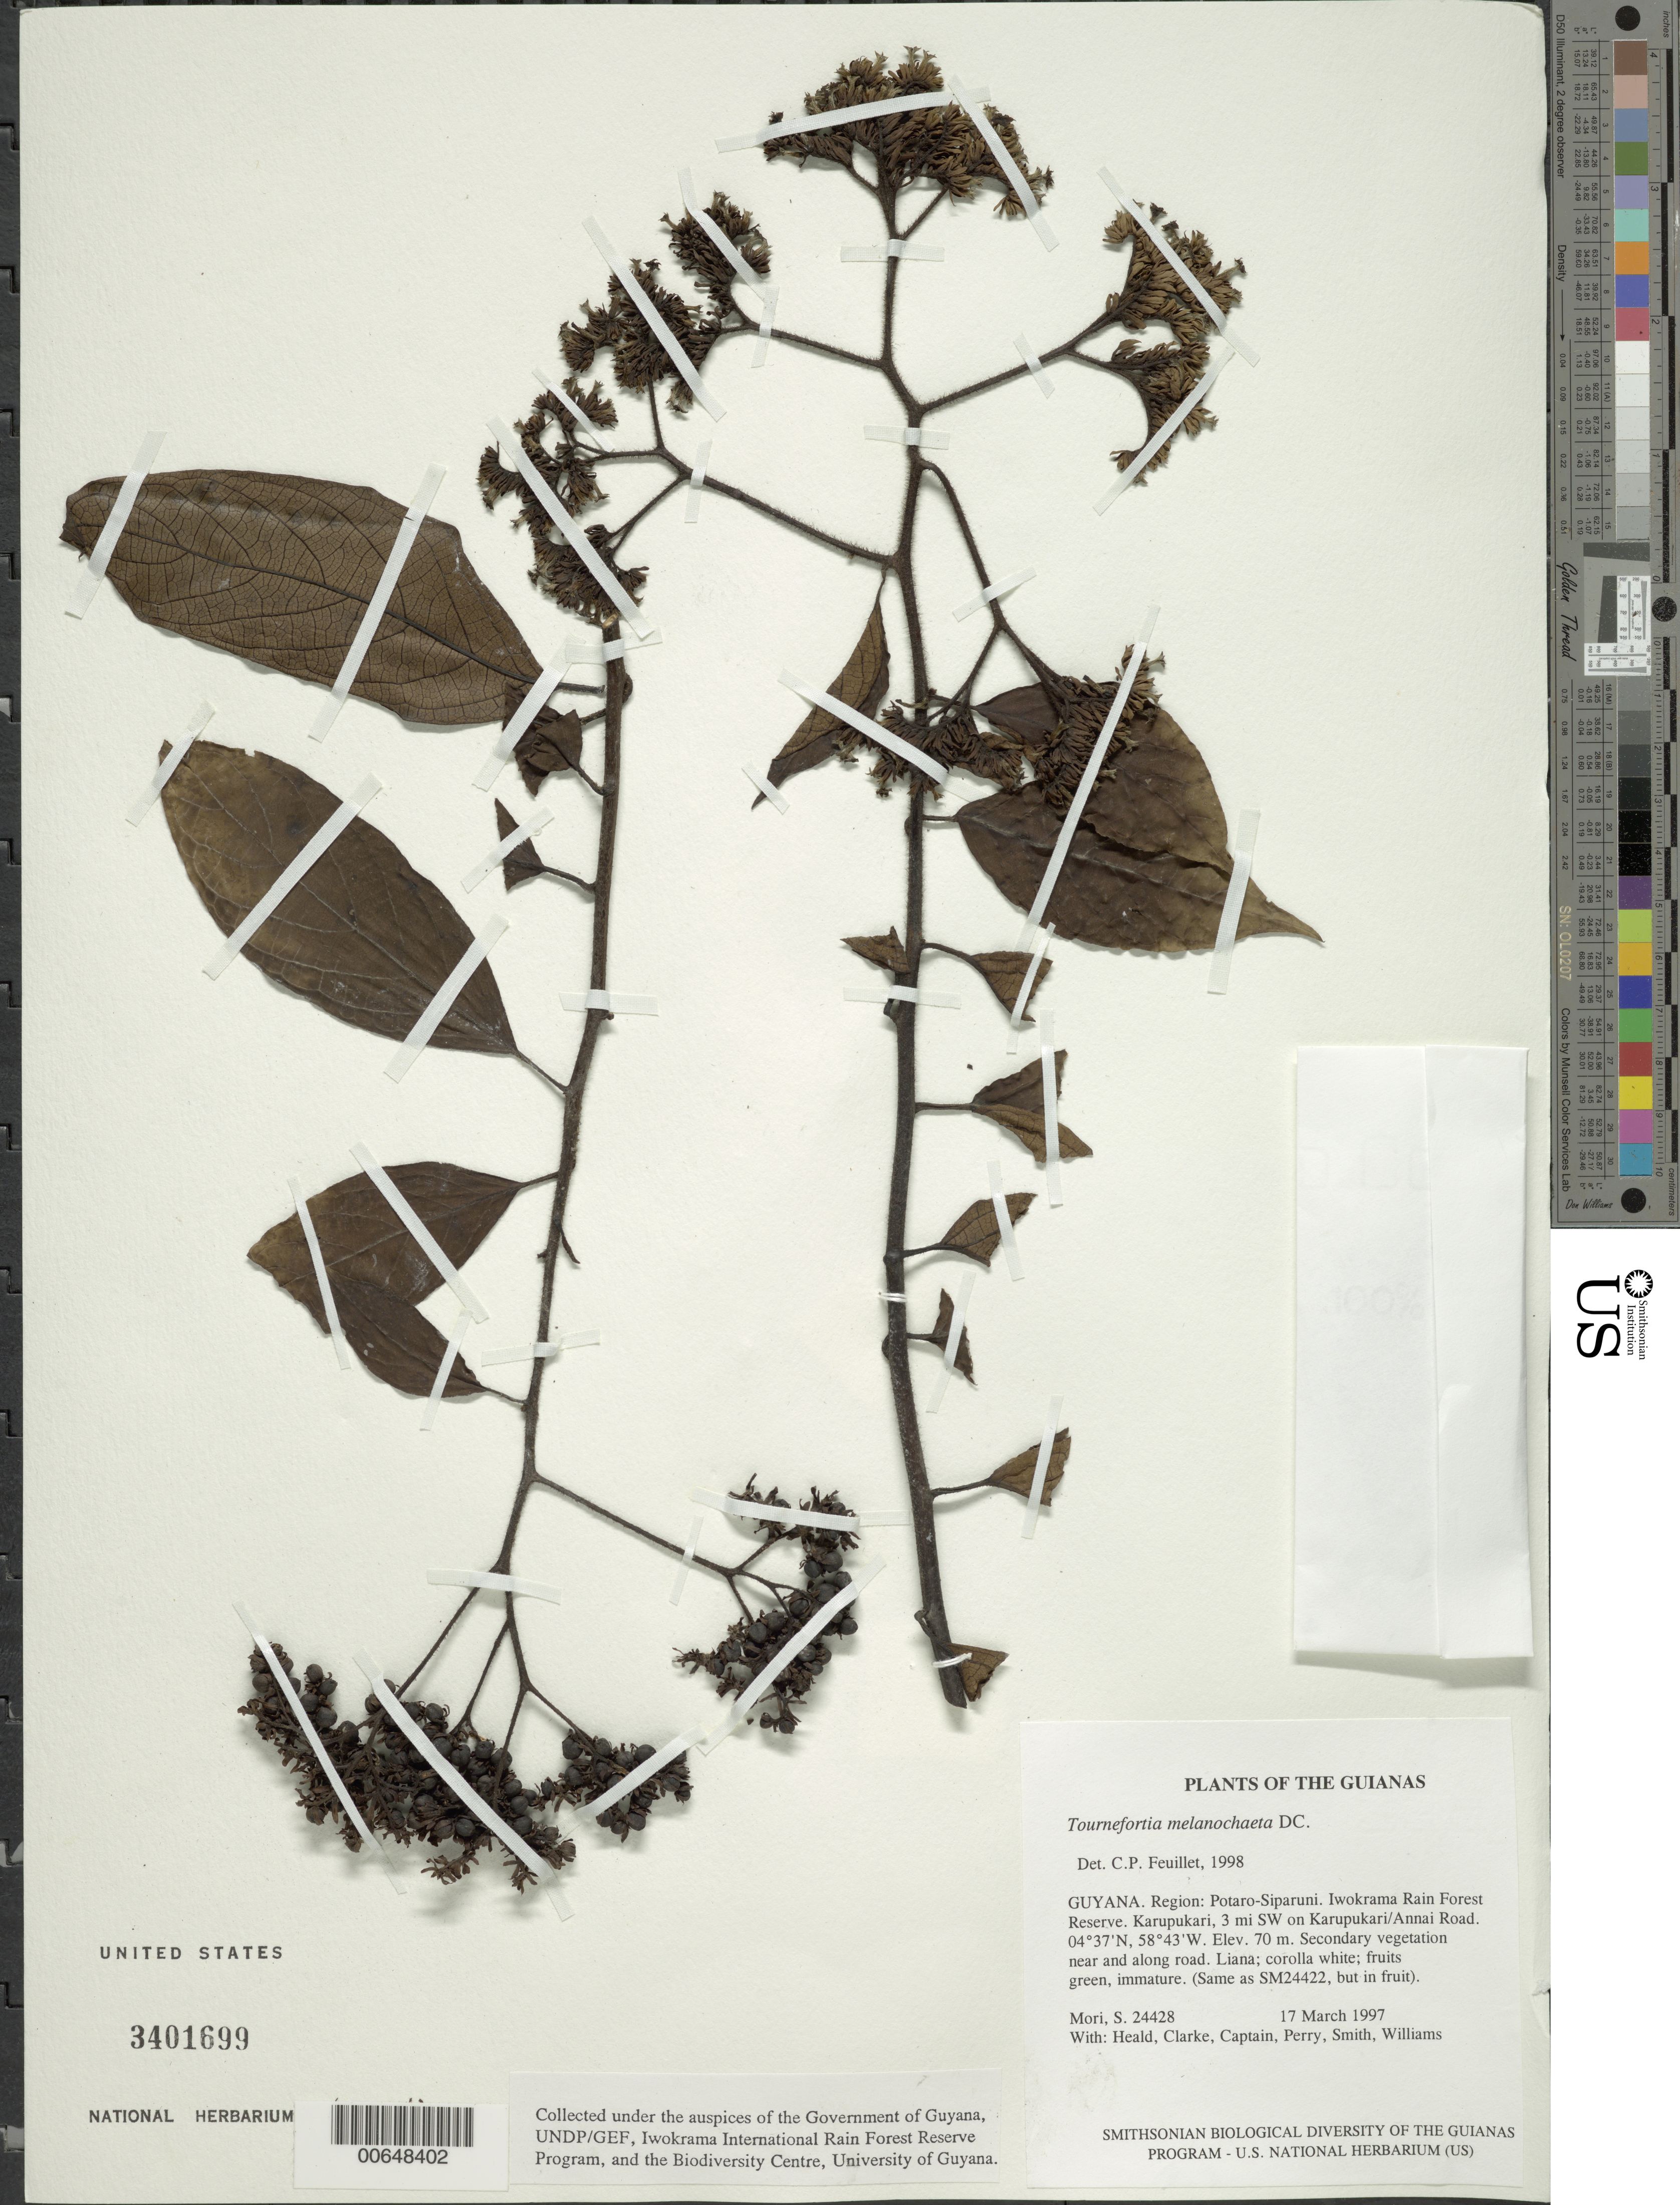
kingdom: Plantae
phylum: Tracheophyta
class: Magnoliopsida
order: Boraginales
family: Heliotropiaceae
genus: Tournefortia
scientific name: Tournefortia melanochaeta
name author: DC.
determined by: Feuillet, C.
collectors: S. Mori, S. Heald, D. Clarke, C. Captain, C. Perry, -- Smith & R. Williams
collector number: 24428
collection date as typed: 17 March 1997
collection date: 1997-03-17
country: Guyana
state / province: Potaro-Siparuni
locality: Iwokrama Rain Forest Reserve. Karupukari, 3 mi SW on Karupukari/Annai Road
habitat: Secondary vegetation near and along road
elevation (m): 70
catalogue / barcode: US 3401699